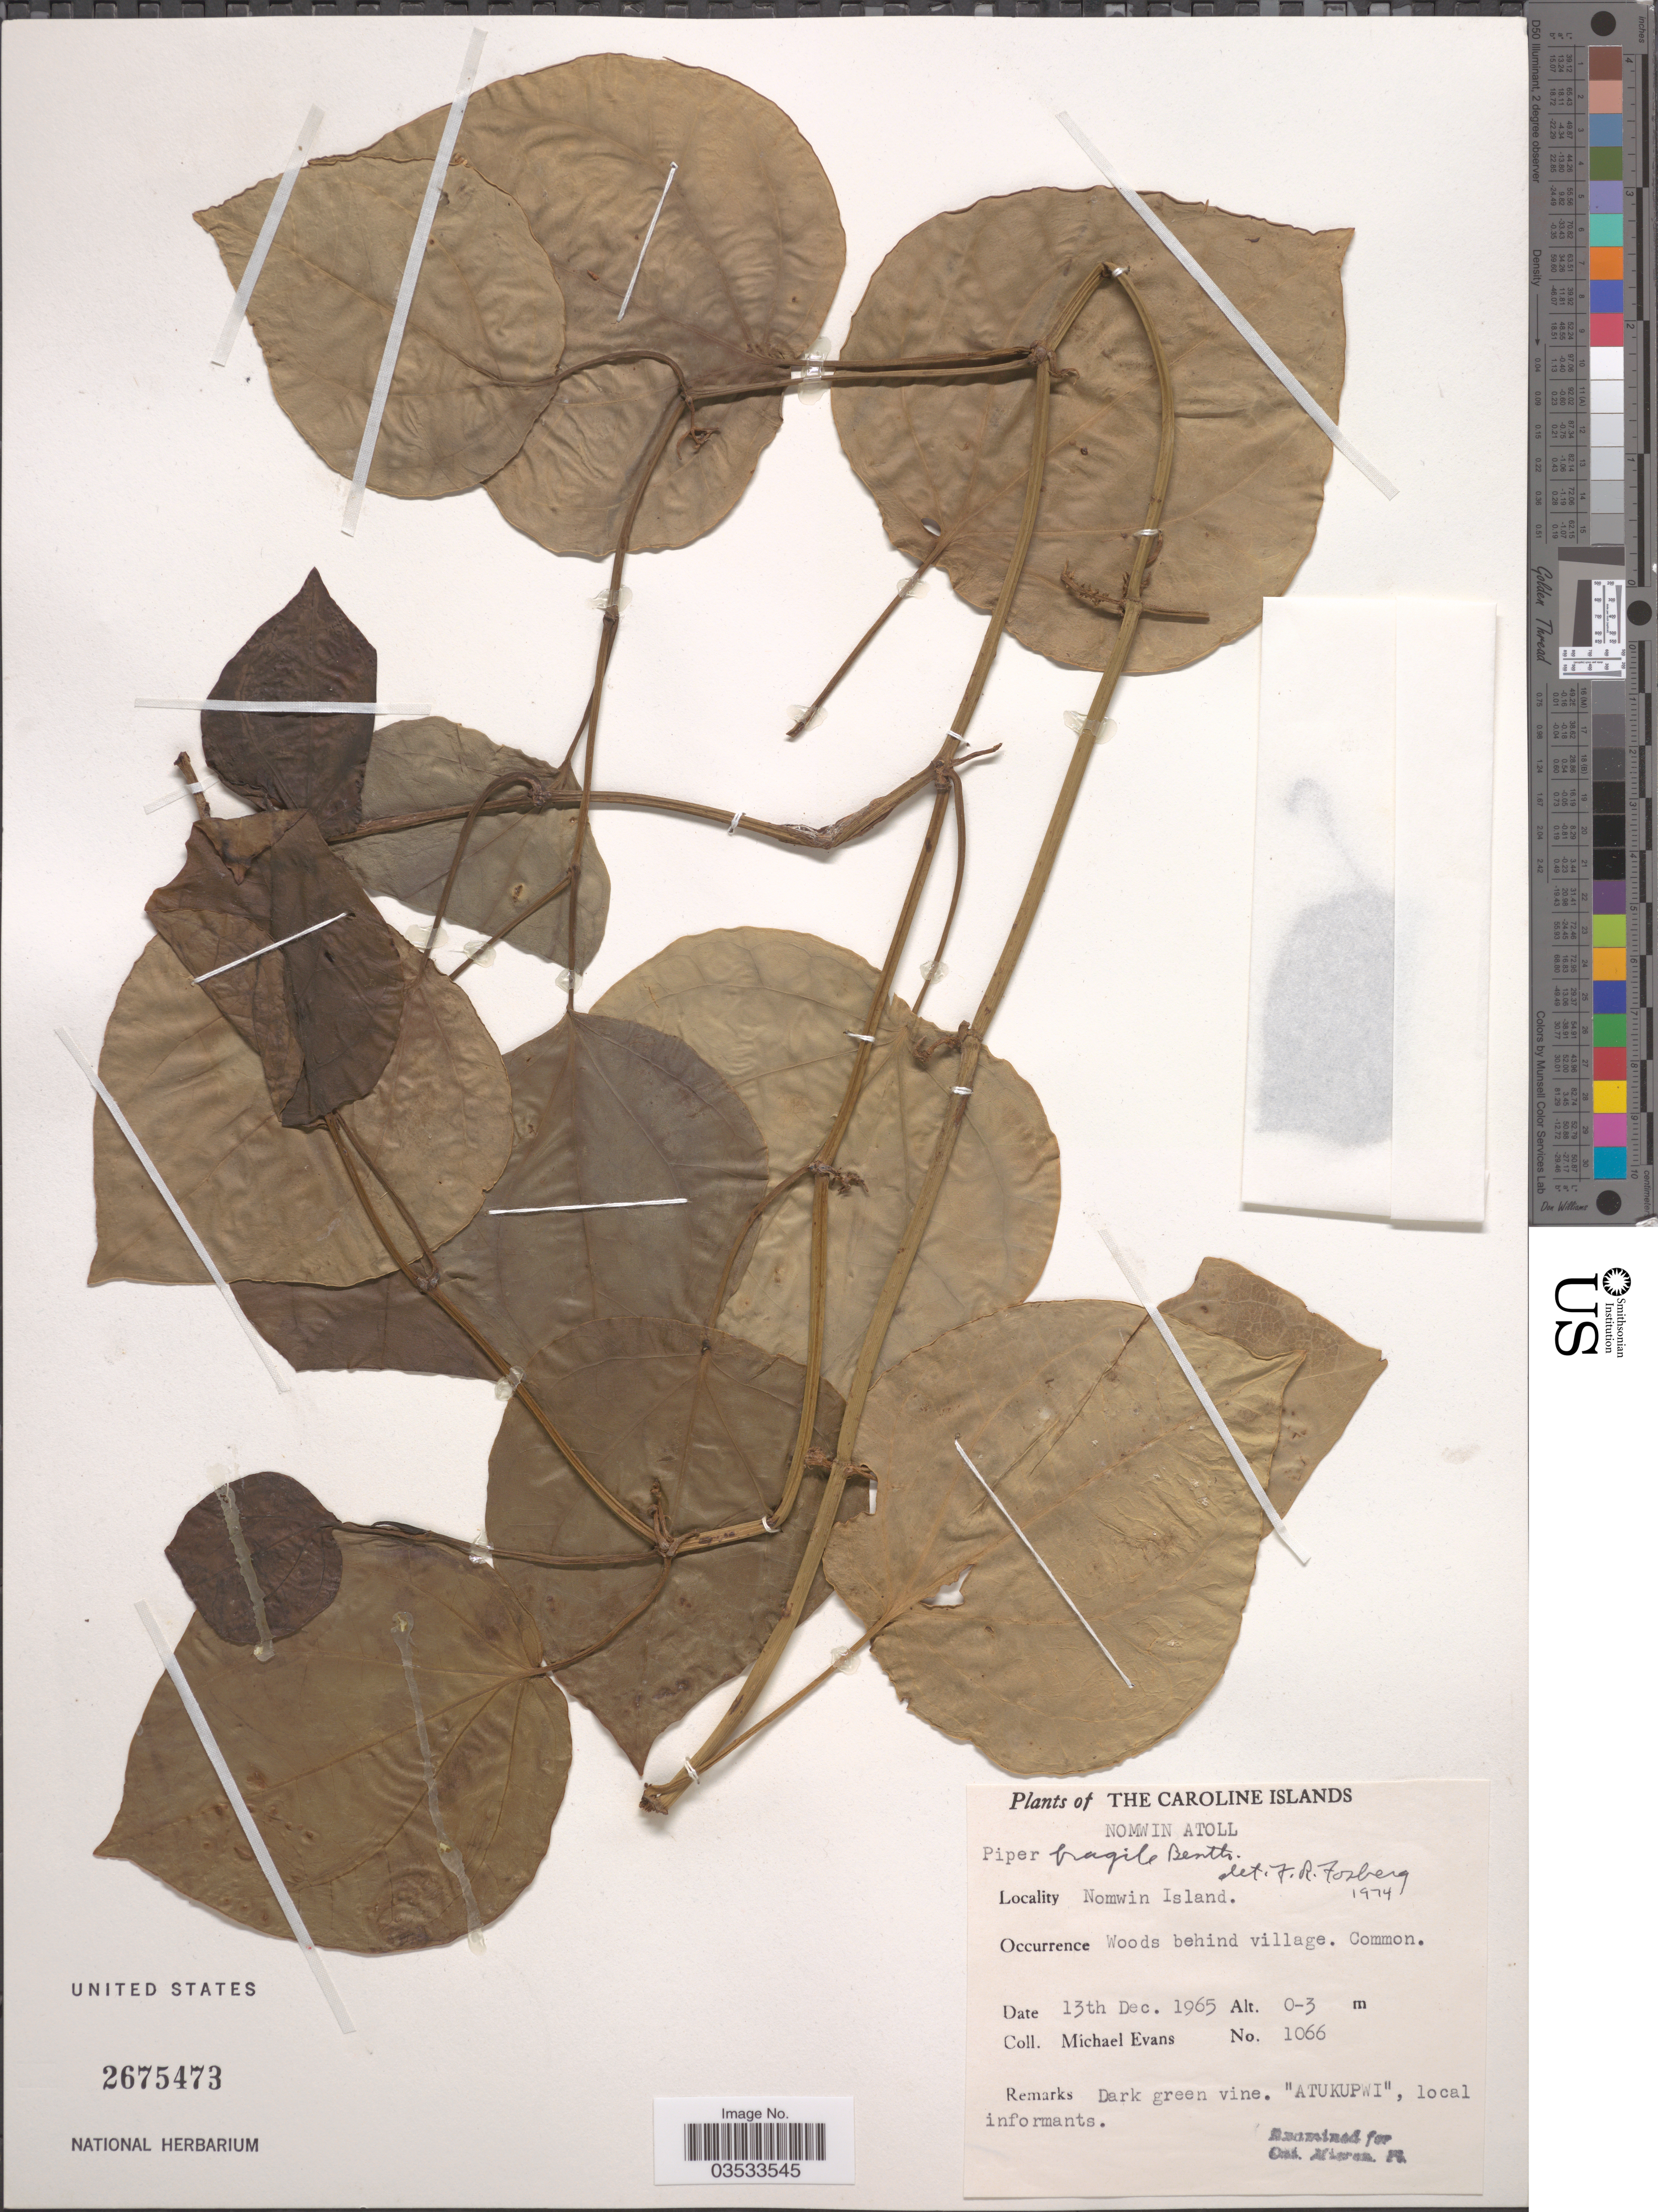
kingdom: Plantae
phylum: Tracheophyta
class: Magnoliopsida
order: Piperales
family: Piperaceae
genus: Piper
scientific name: Piper fragile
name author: Benth.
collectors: M. Evans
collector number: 1066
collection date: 1965-12-13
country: Micronesia, Federated States of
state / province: Truk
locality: The Caroline Islands. Nomwin Atoll. Nomwin Island. Woods behind village.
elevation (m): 0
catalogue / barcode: US 2675473